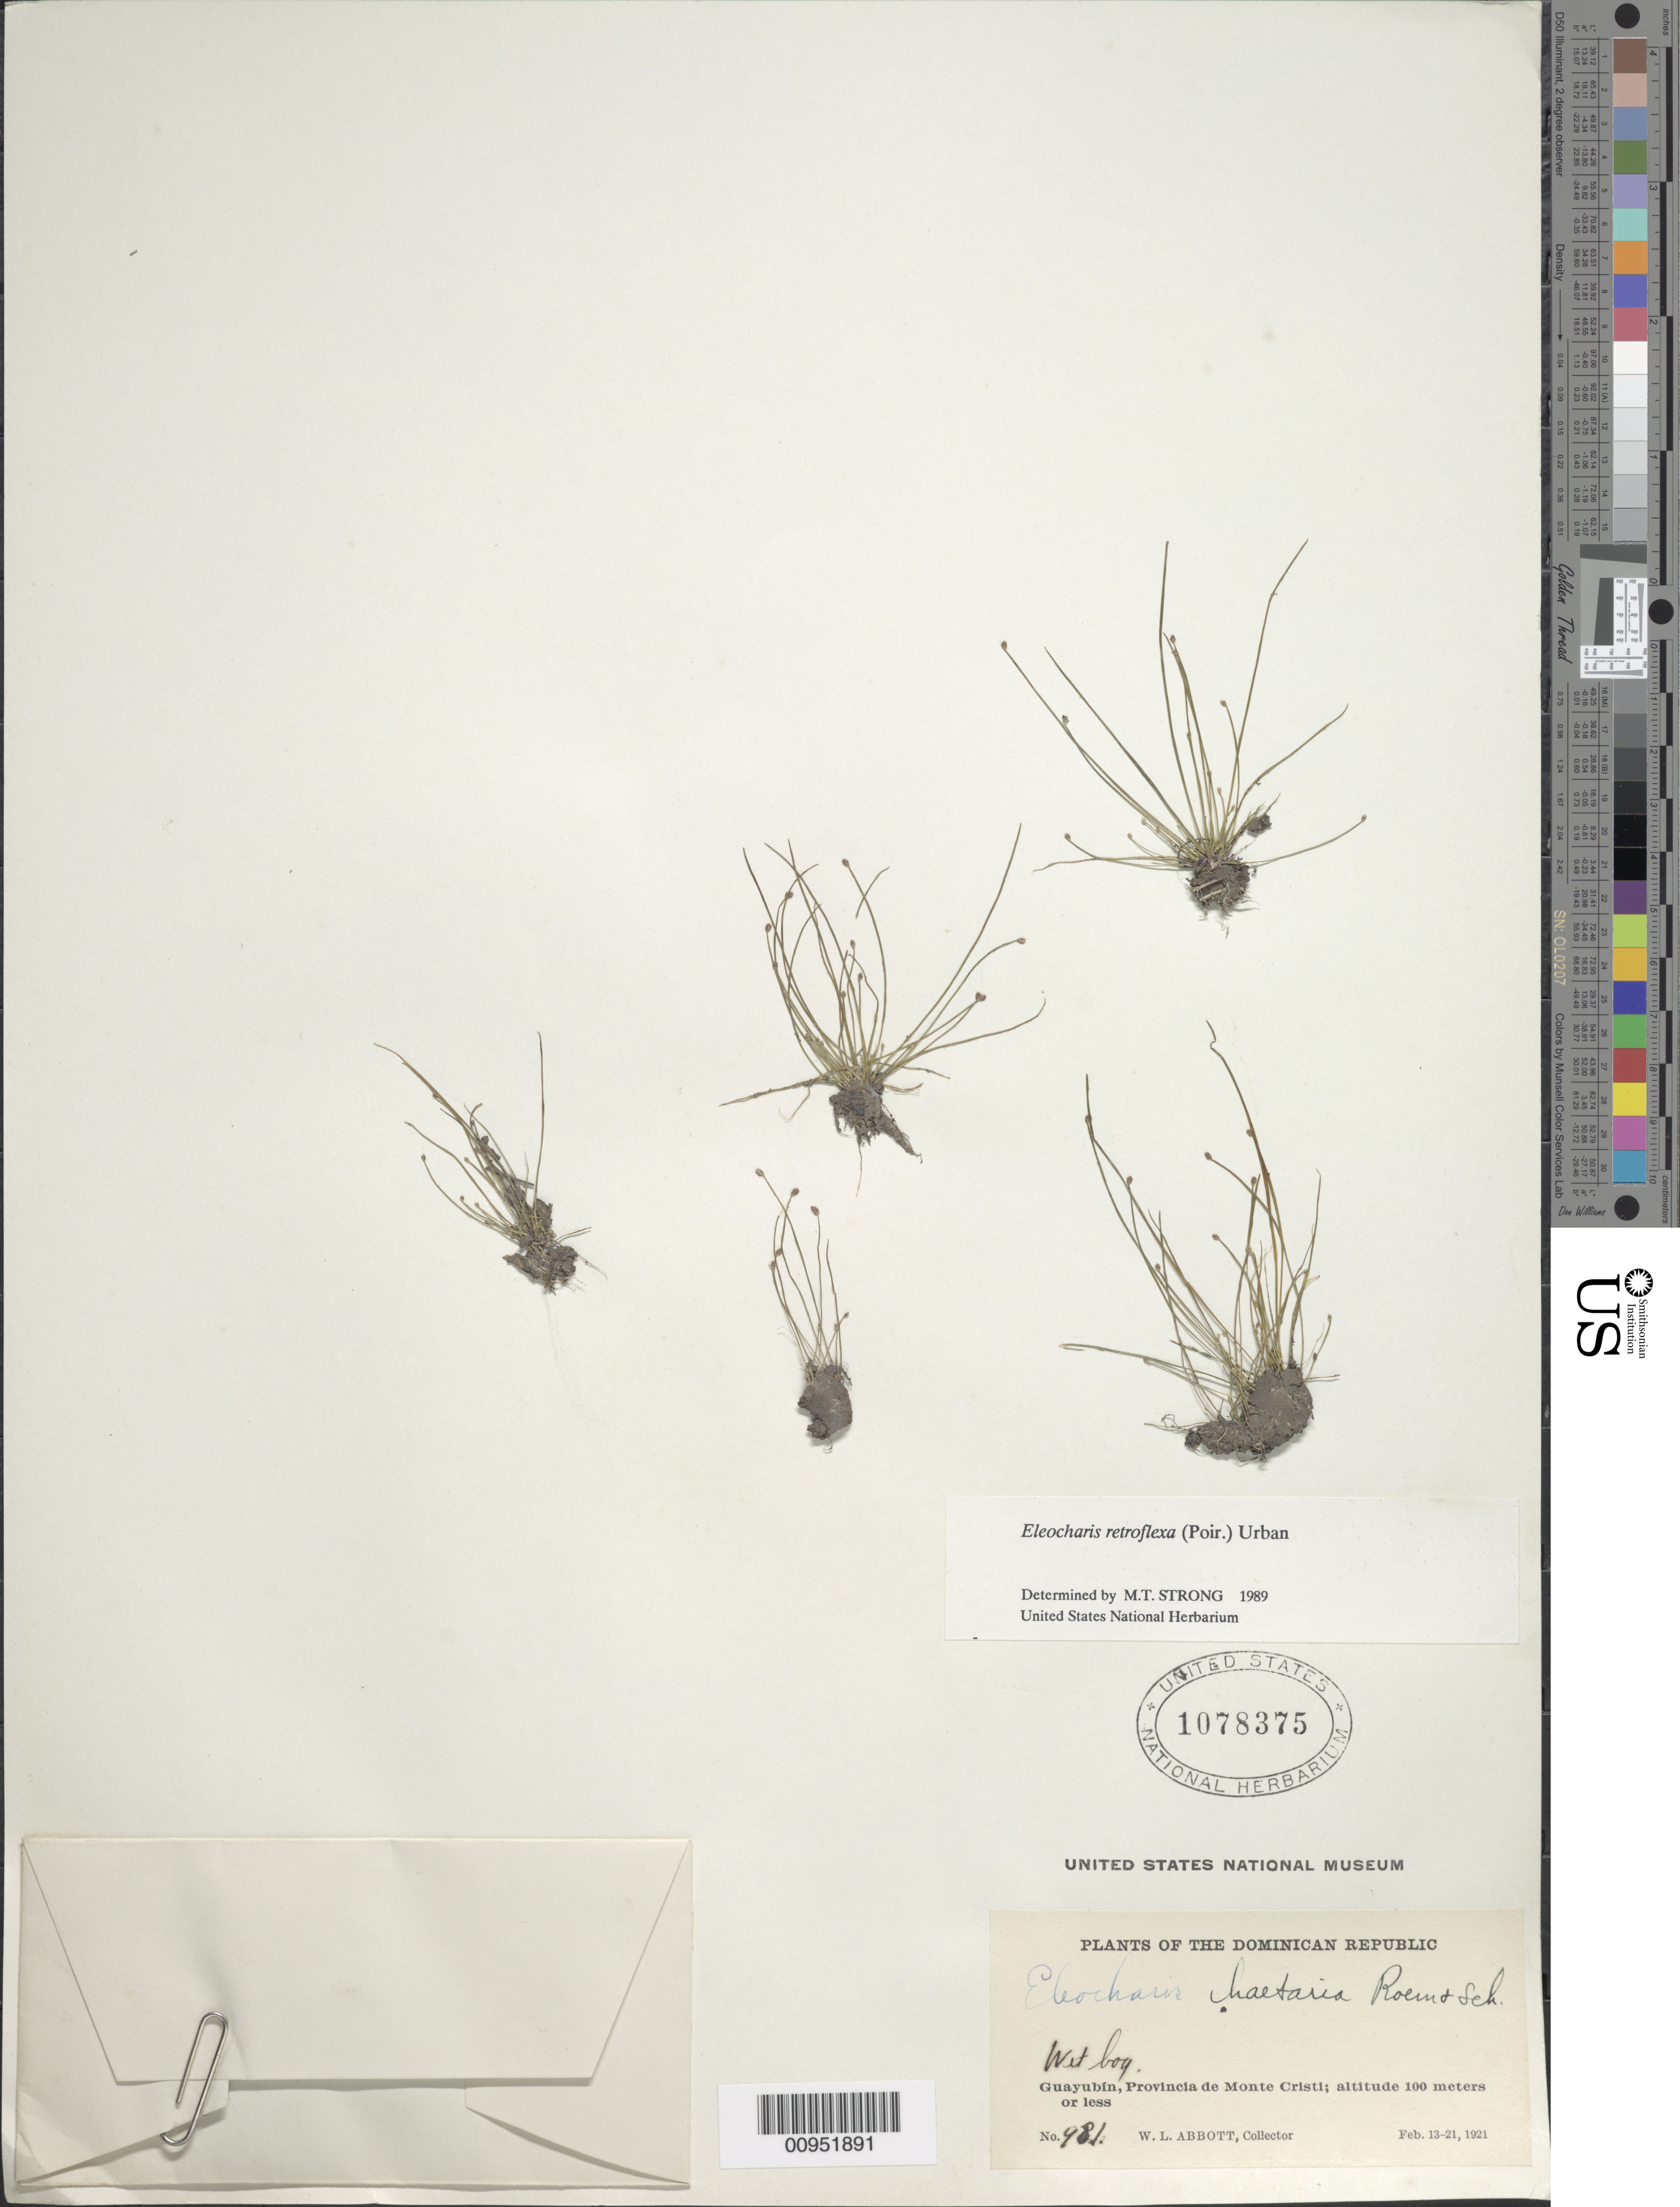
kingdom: Plantae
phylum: Tracheophyta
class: Liliopsida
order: Poales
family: Cyperaceae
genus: Eleocharis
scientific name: Eleocharis retroflexa subsp. retroflexa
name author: (Poir.) Urb.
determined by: Strong, M. T., (US), Smithsonian Institution - National Museum of Natural History (UNITED STATES)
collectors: W. L. Abbott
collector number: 981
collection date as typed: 13 Feb 1921 to 21 Feb 1921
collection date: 1921-02-13/1921-02-21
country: Dominican Republic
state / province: Monte Cristi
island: Hispaniola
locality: Guayubín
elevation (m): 100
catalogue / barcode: US 1078375